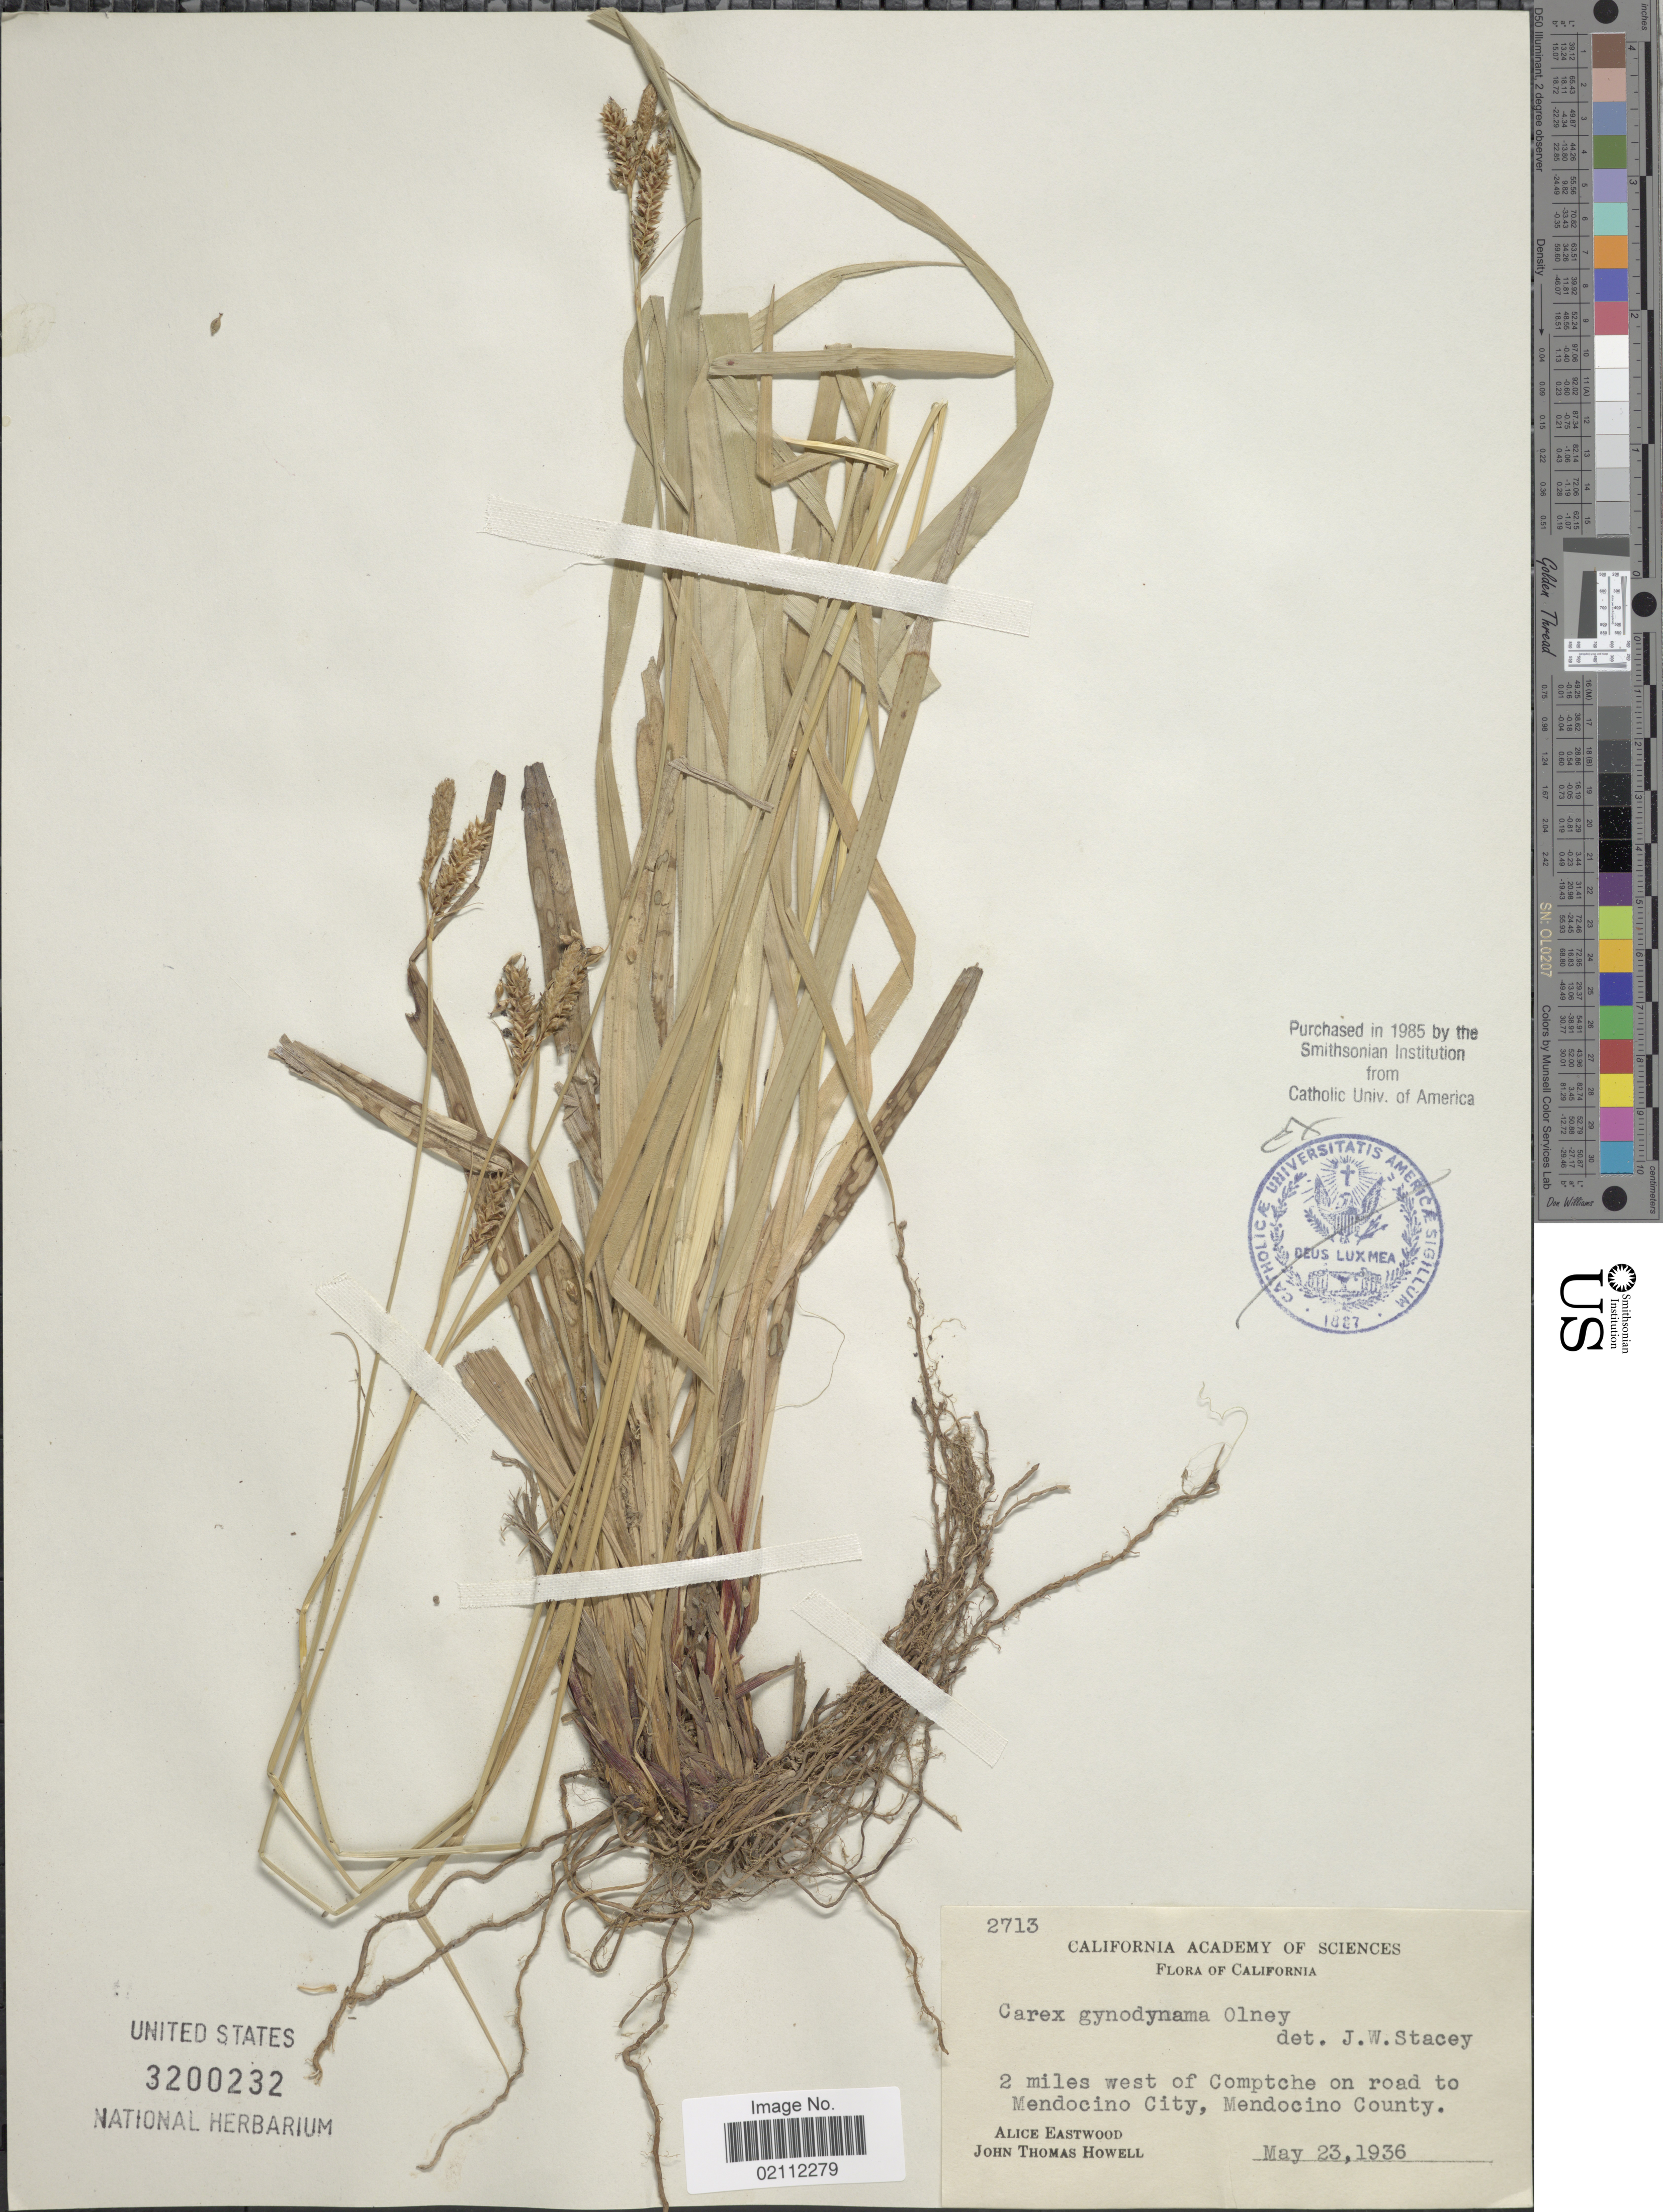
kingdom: Plantae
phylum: Tracheophyta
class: Liliopsida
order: Poales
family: Cyperaceae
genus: Carex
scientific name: Carex gynodynama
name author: Olney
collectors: A. Eastwood & J. T. Howell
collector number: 2713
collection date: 1936-05-23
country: United States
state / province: California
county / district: Mendocino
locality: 2 miles west of Comptche on road to Mendocino City, Mendocino County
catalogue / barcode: US 3200232